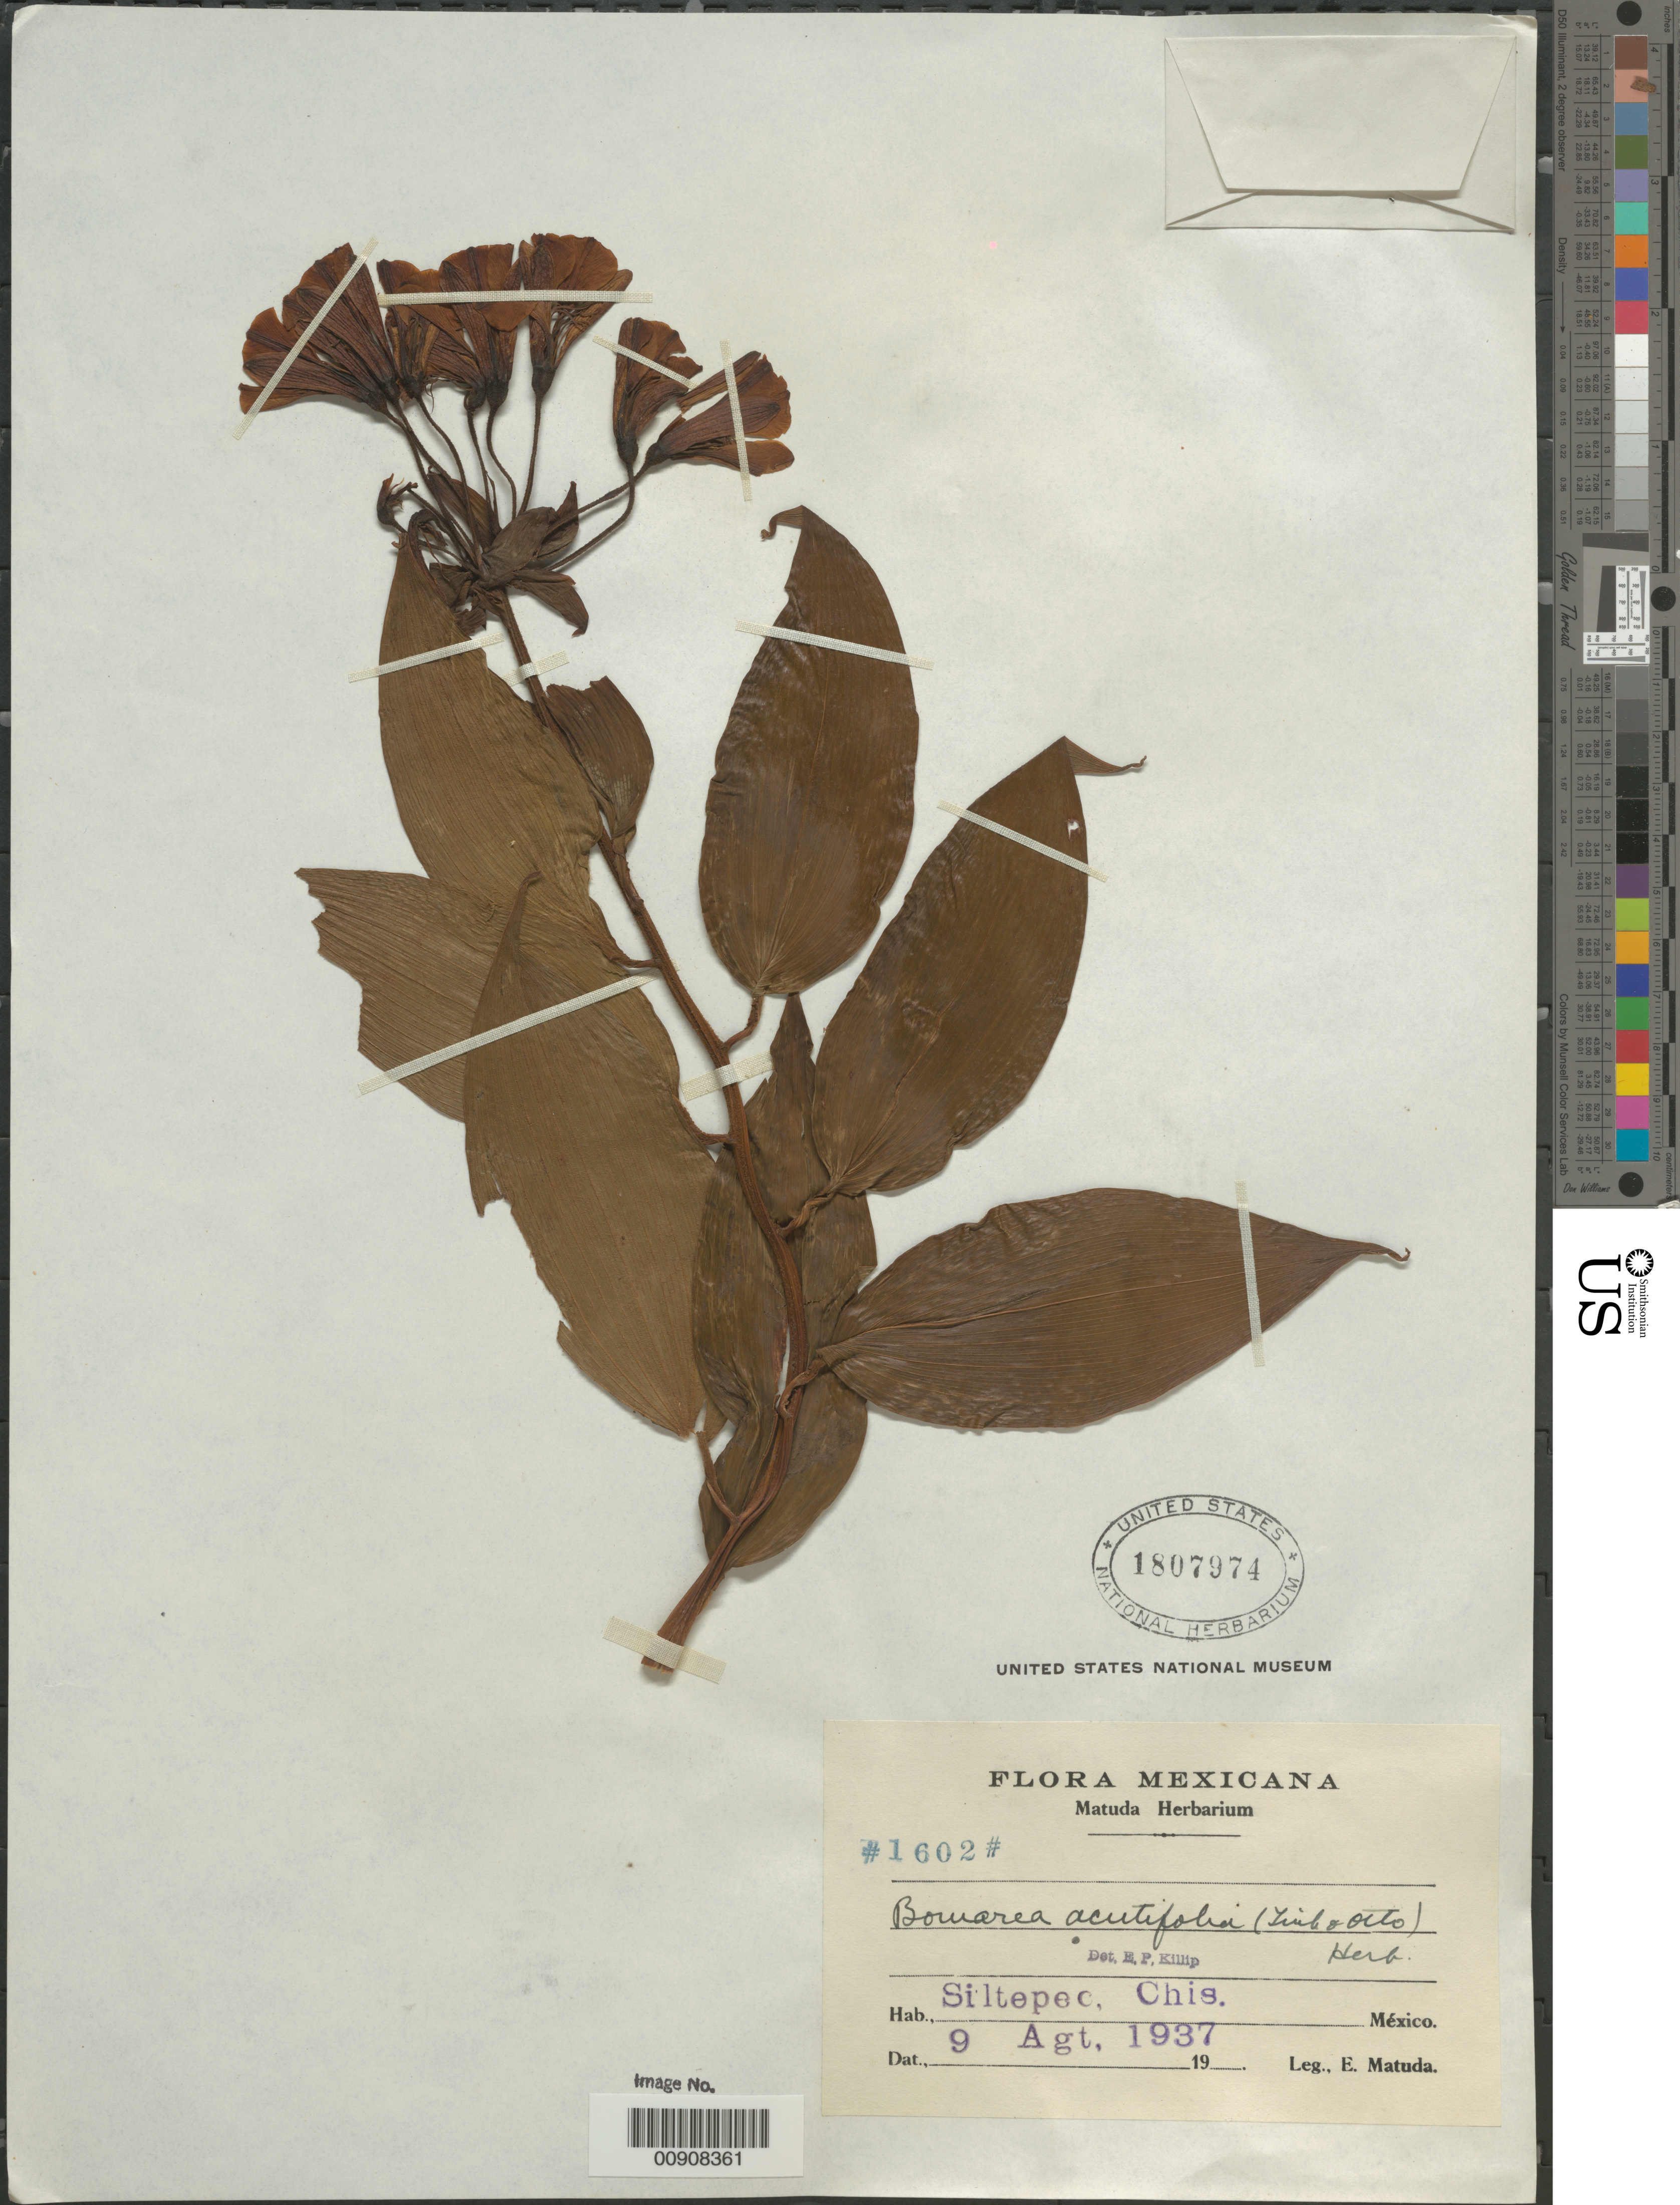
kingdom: Plantae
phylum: Tracheophyta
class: Liliopsida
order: Liliales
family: Alstroemeriaceae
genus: Bomarea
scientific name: Bomarea acutifolia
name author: (Link & Otto) Herb.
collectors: E. Matuda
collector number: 1602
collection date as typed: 09 Aug 1937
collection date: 1937-08-09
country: Mexico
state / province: Chiapas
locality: Siltepec, Chiapas.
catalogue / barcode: US 1807974